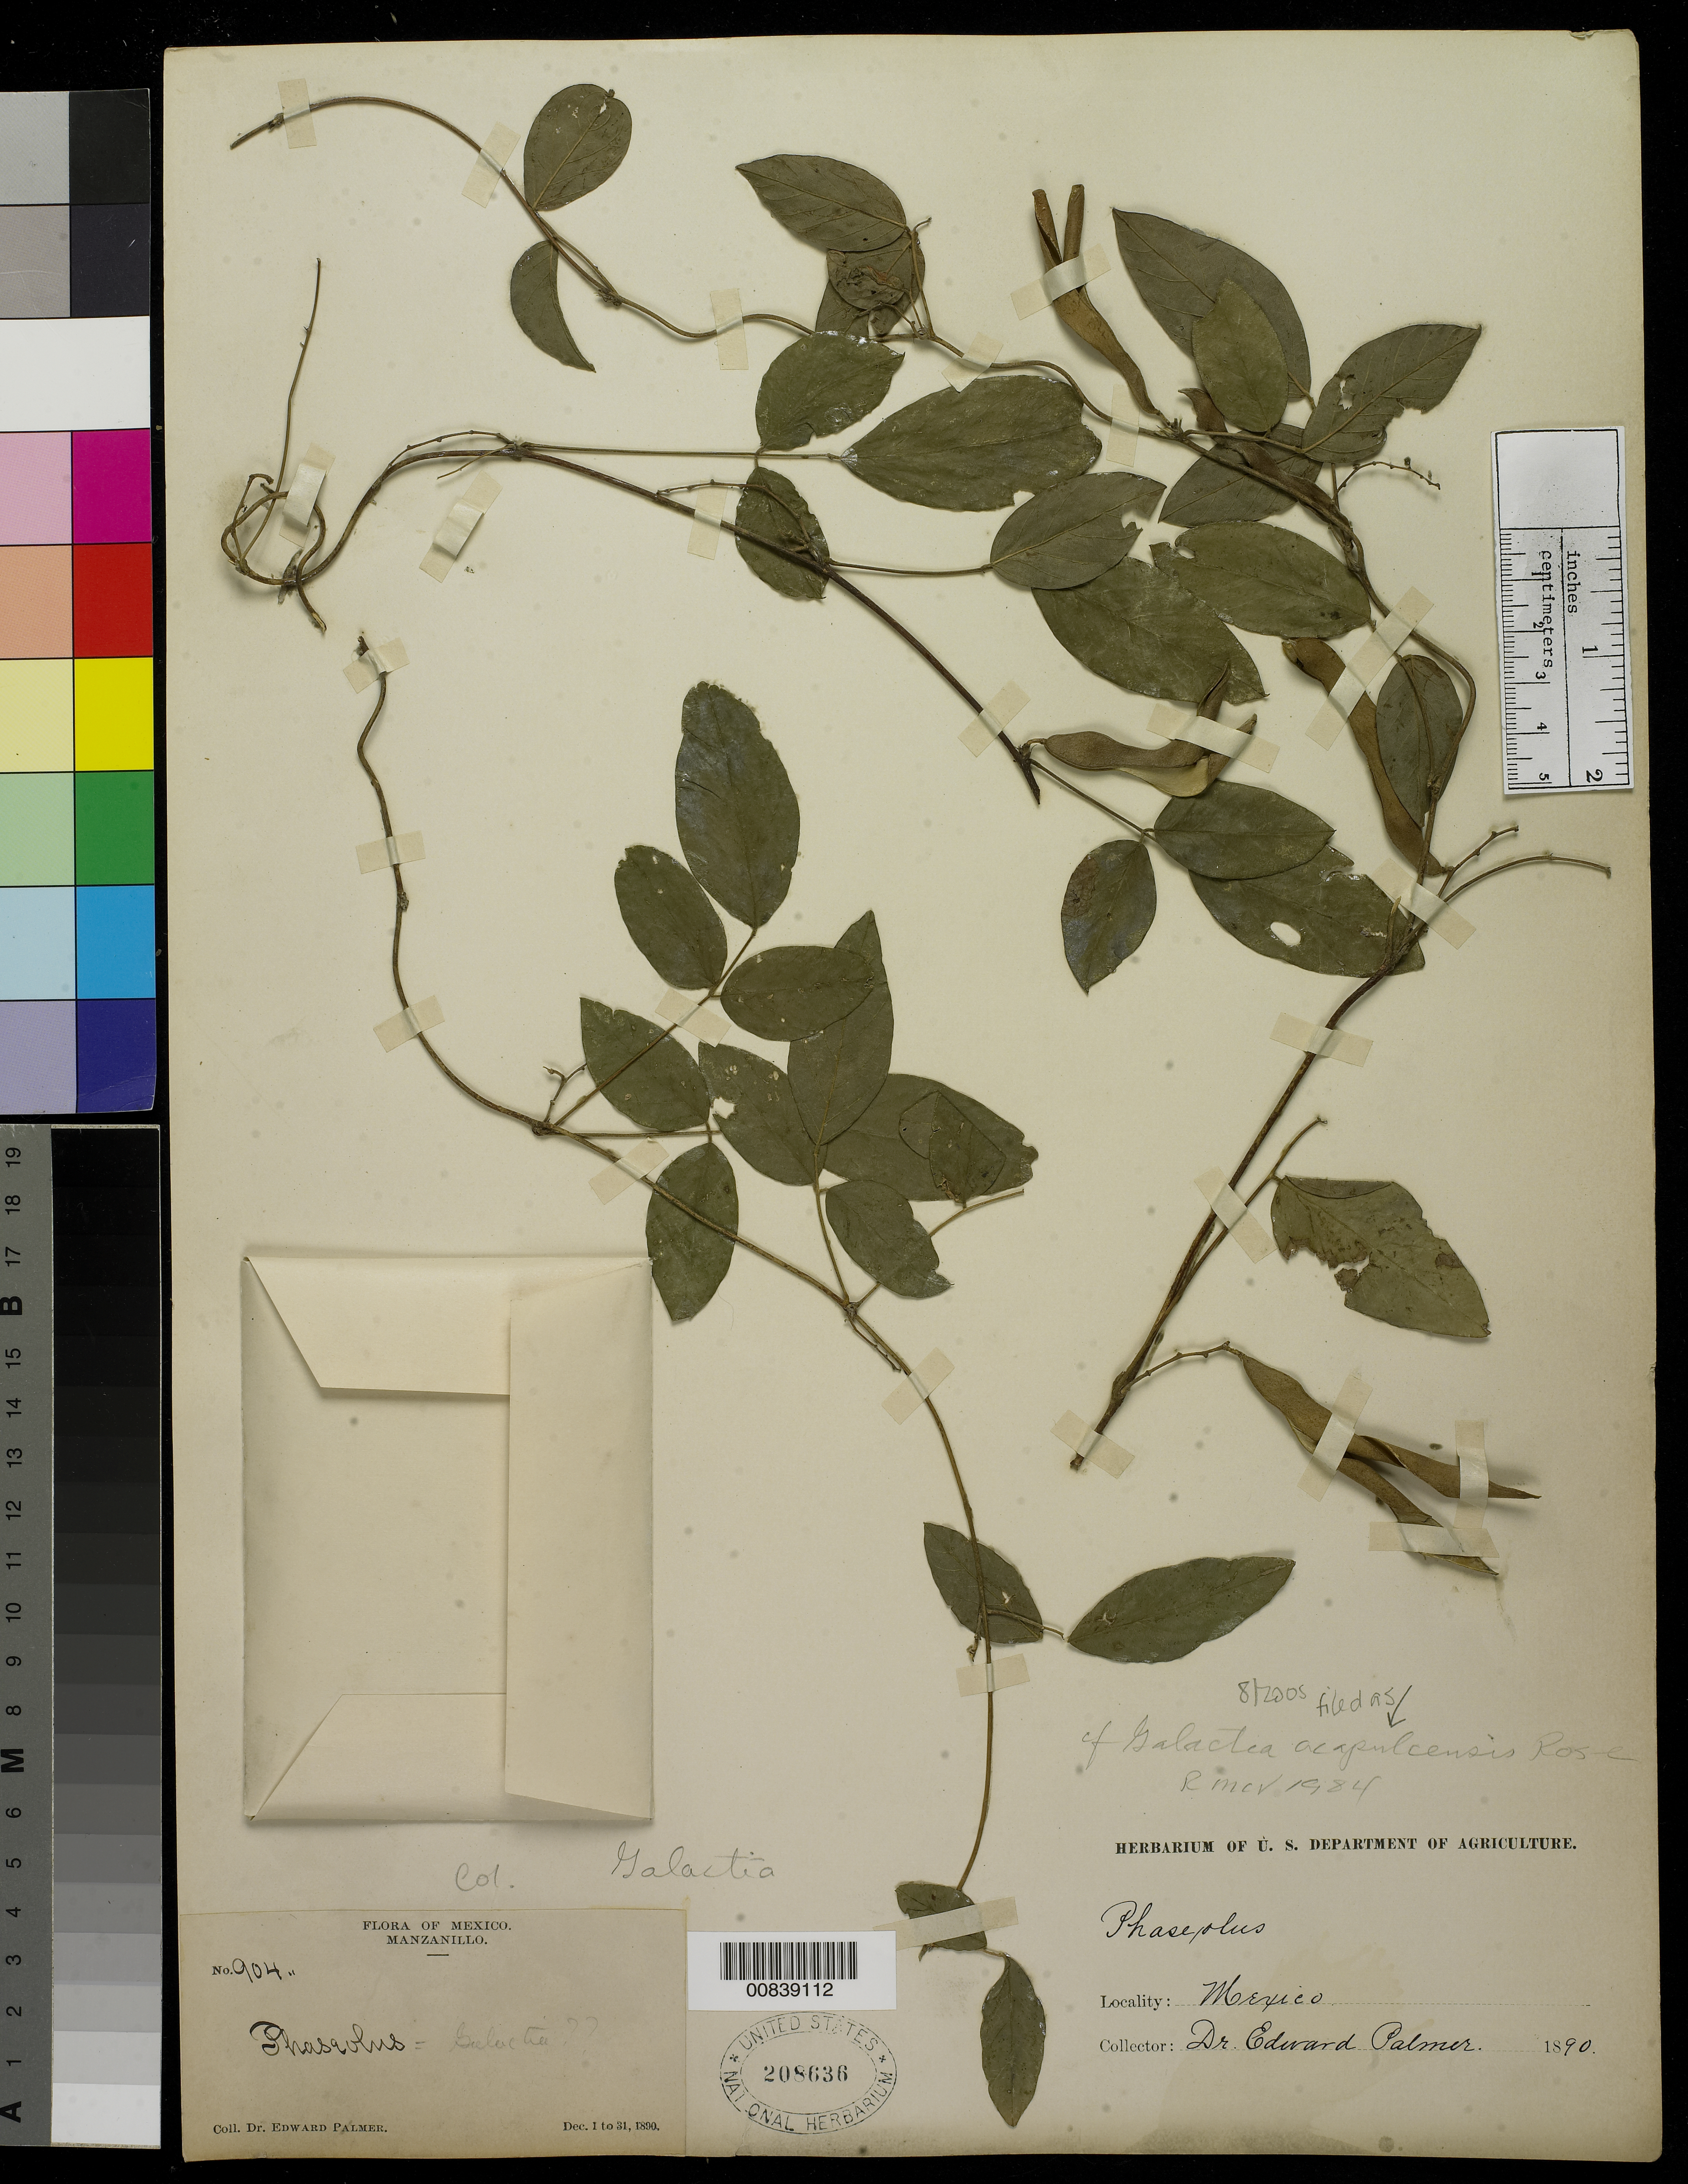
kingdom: Plantae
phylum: Tracheophyta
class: Magnoliopsida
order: Fabales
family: Fabaceae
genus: Galactia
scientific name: Galactia acapulcensis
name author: Rose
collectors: E. Palmer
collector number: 904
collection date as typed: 01 Dec 1890 to 31 Dec 1890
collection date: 1890-12-01/1890-12-31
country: Mexico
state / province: Colima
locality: Manzanillo, Colima.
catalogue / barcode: US 208636